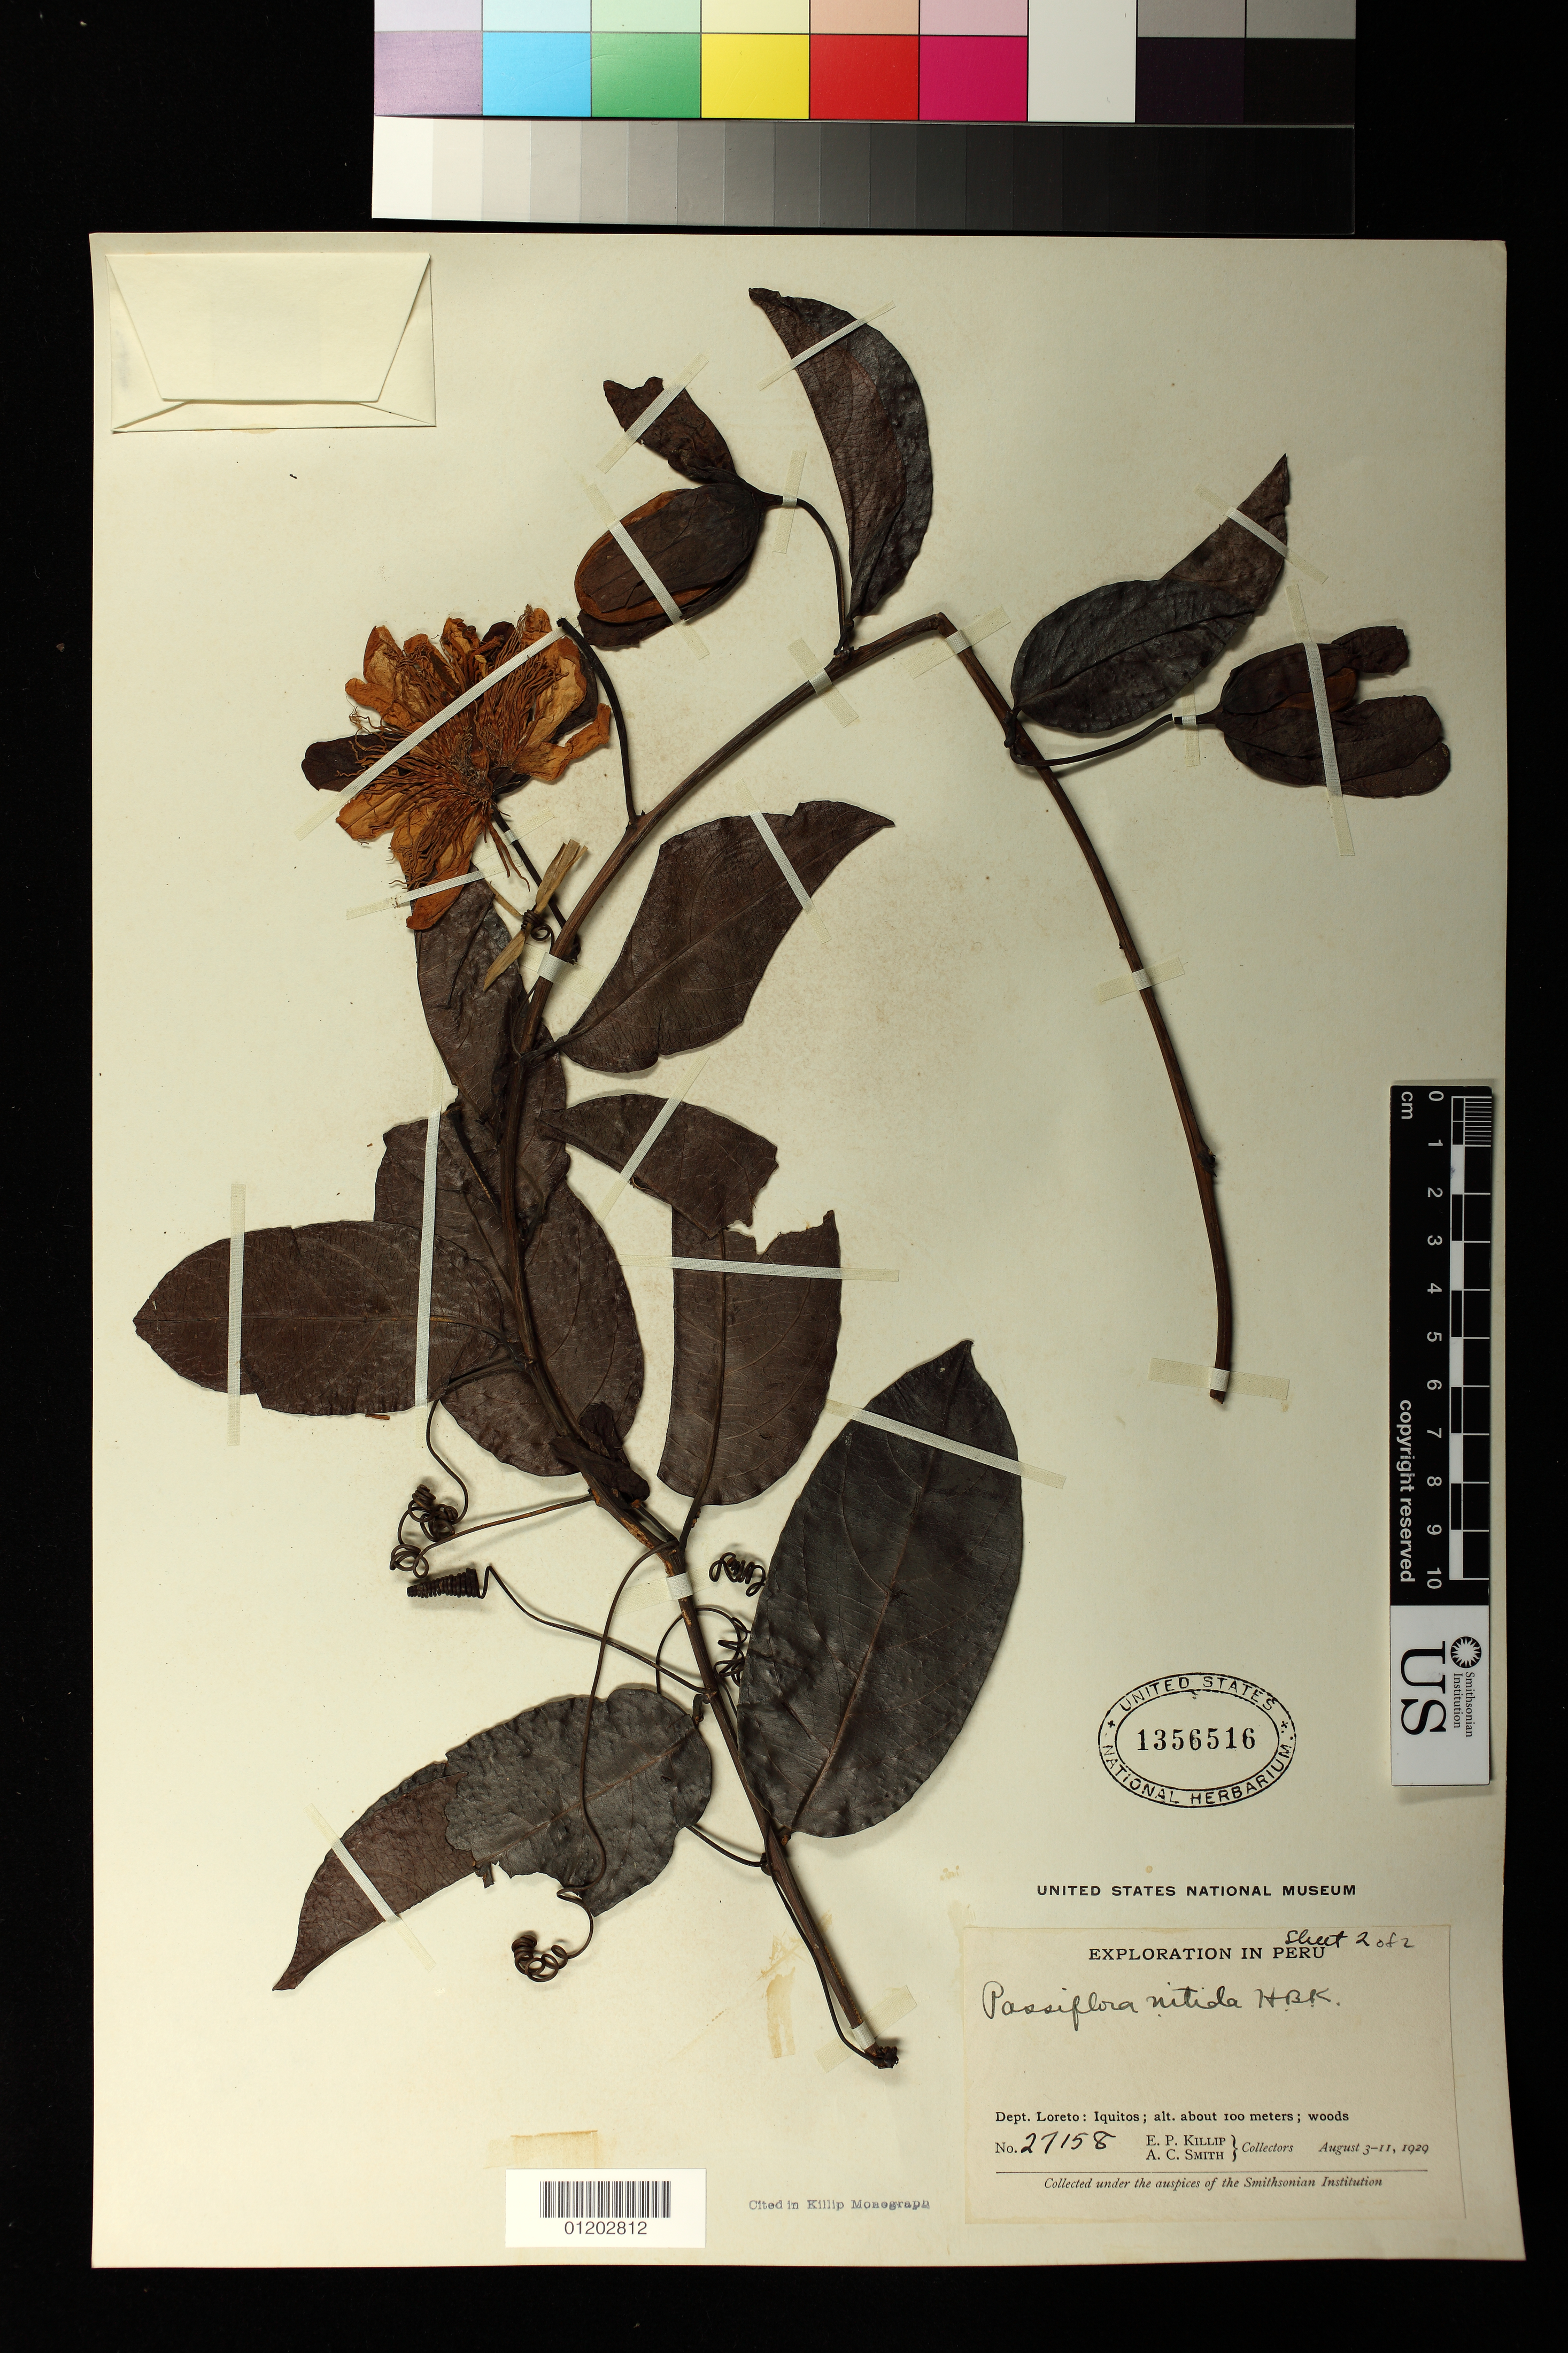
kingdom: Plantae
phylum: Tracheophyta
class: Magnoliopsida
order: Malpighiales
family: Passifloraceae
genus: Passiflora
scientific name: Passiflora nitida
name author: Kunth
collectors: E. P. Killip & A. C. Smith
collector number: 27158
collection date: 1929-08-03/1929-08-11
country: Peru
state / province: Loreto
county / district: Maynas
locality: Iquitos, woods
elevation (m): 30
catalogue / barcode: US 1356516